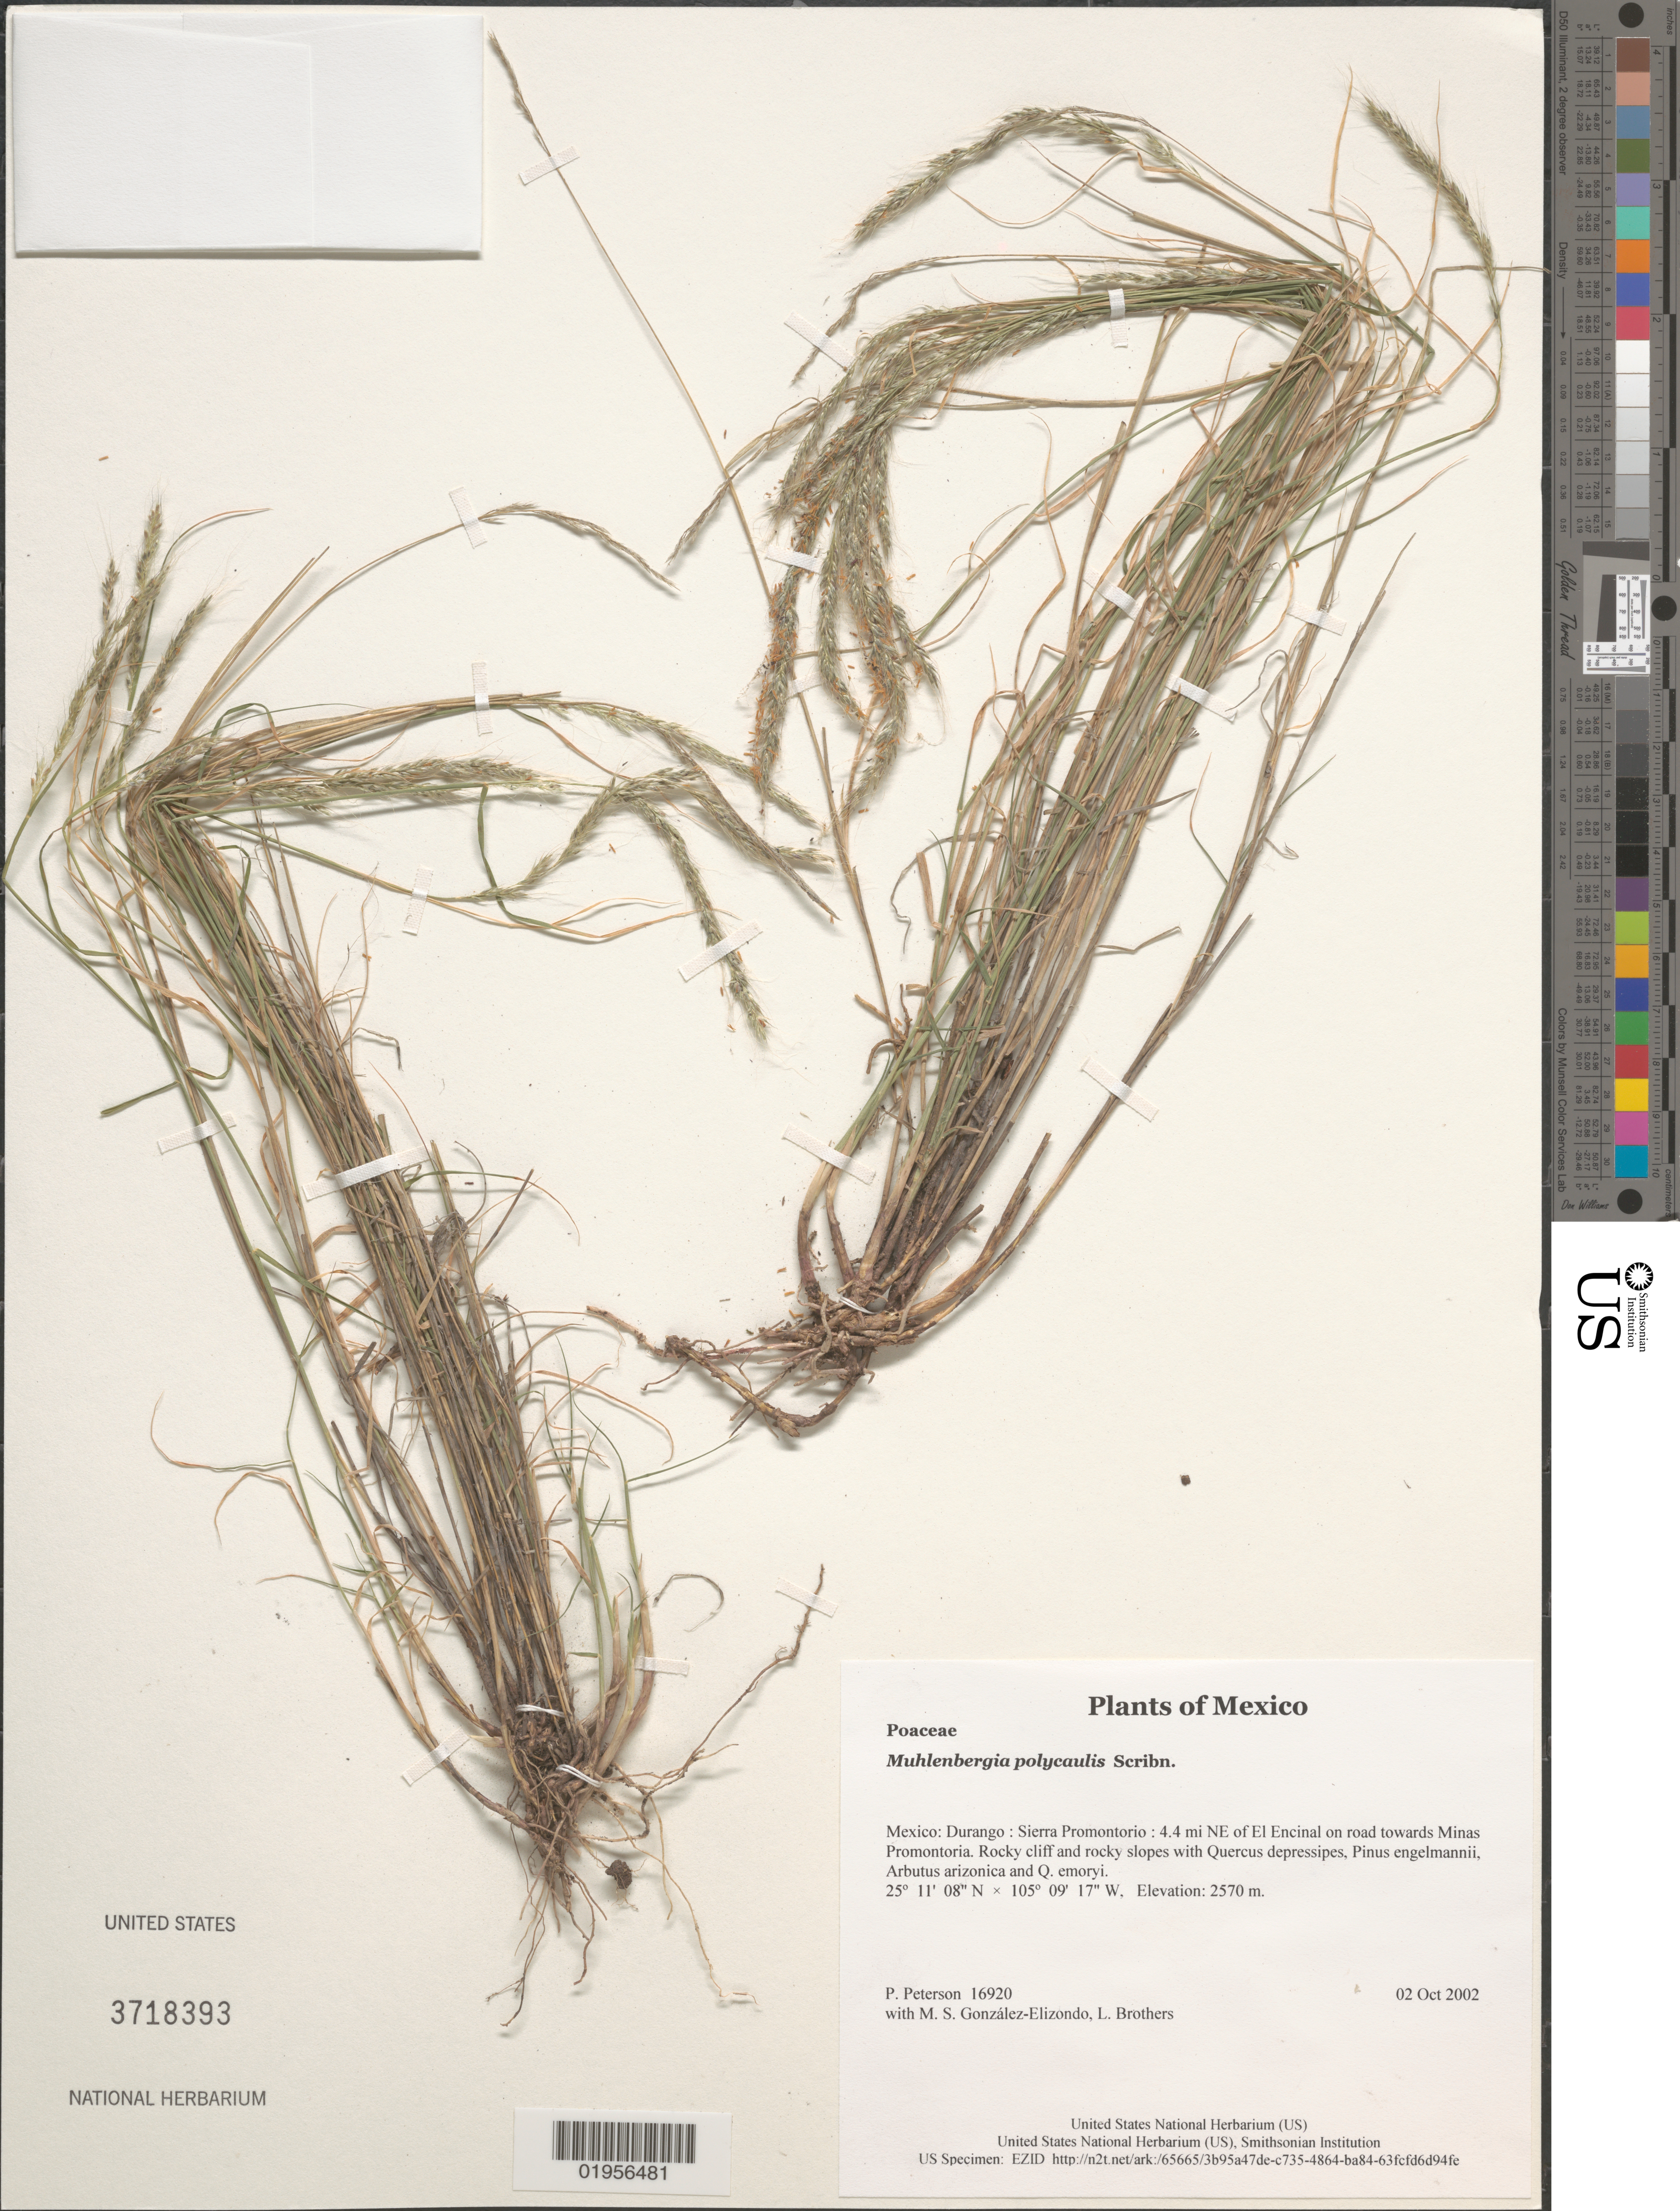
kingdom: Plantae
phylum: Tracheophyta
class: Liliopsida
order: Poales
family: Poaceae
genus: Muhlenbergia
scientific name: Muhlenbergia polycaulis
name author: Scribn.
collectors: P. M. Peterson, M. S. González-Elizondo & L. E. Brothers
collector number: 16920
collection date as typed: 02 Oct 2002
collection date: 2002-10-02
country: Mexico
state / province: Durango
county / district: Sierra Promontorio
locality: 4.4 mi NE of El Encinal on road towards Minas Promontoria. Rocky cliff and rocky slopes with Quercus depressipes, Pinus engelmannii, Arbutus arizonica and Q. emoryi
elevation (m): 2570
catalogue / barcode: US 3718393